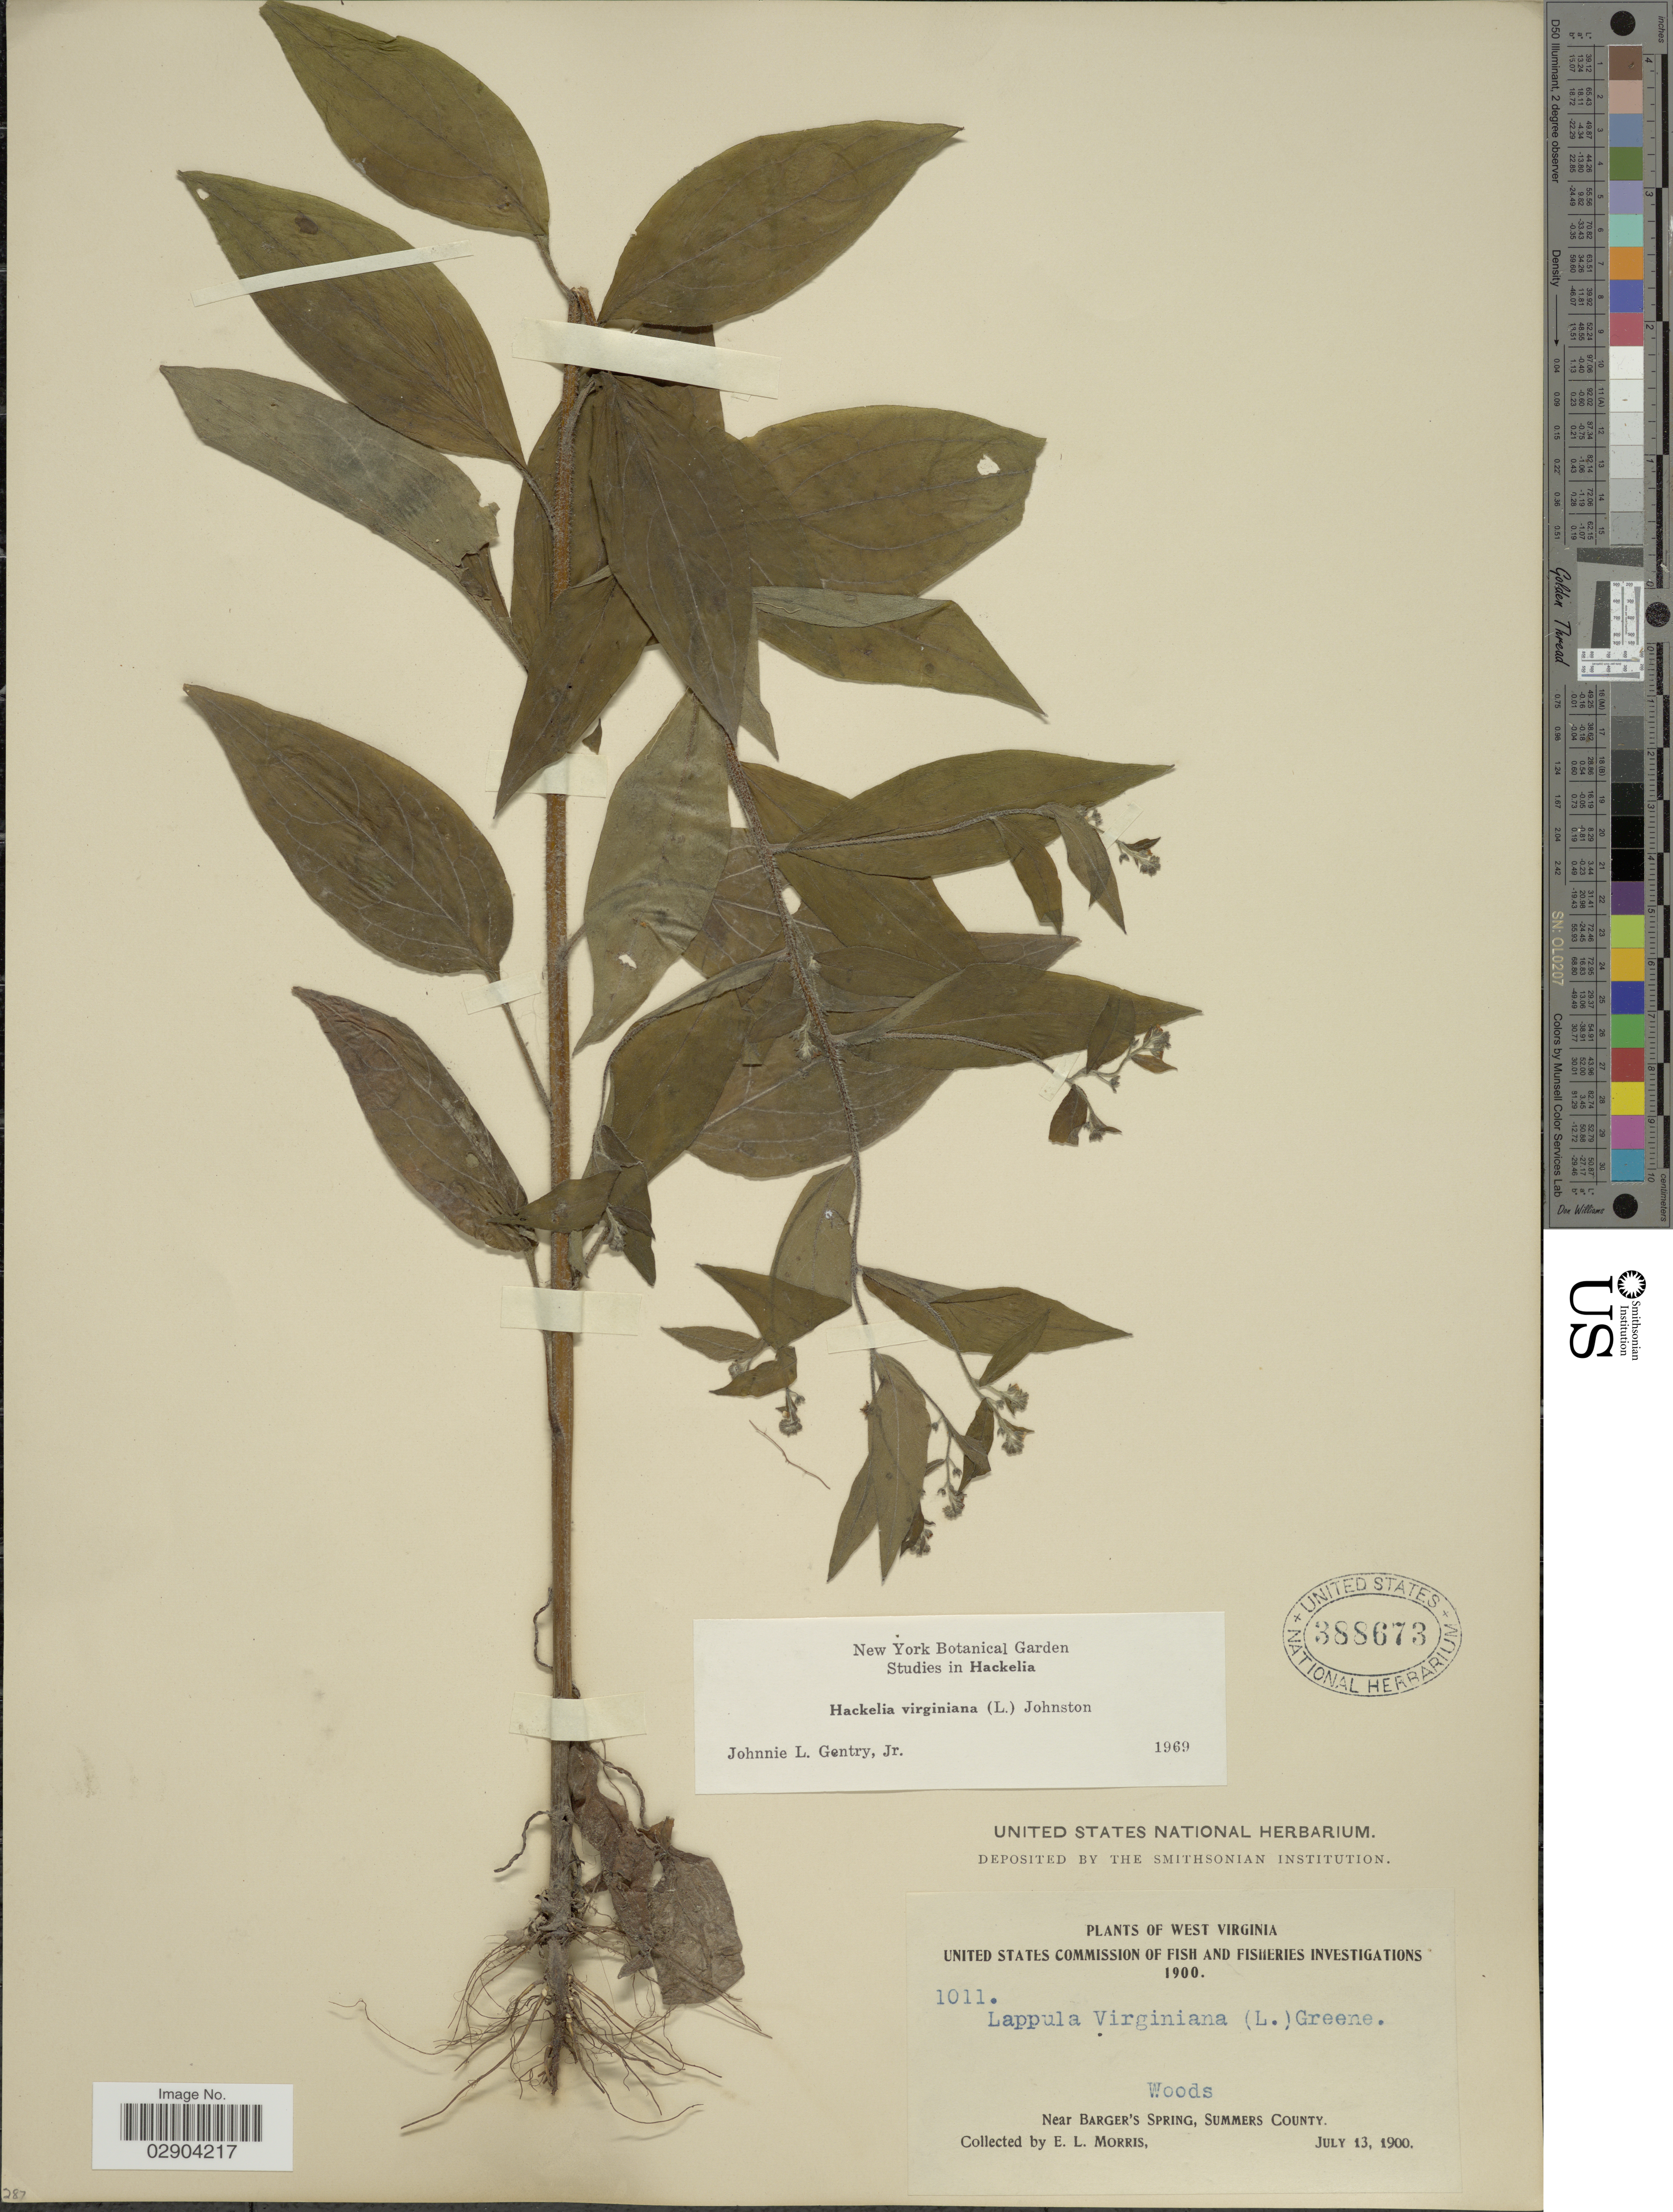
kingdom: Plantae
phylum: Tracheophyta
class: Magnoliopsida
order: Boraginales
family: Boraginaceae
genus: Hackelia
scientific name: Hackelia virginiana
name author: (L.) I.M. Johnst.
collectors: E. Morris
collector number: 1011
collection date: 1900-07-13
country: United States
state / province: West Virginia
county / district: Summers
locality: Near Barger's Spring, Summers County.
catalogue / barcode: US 388673